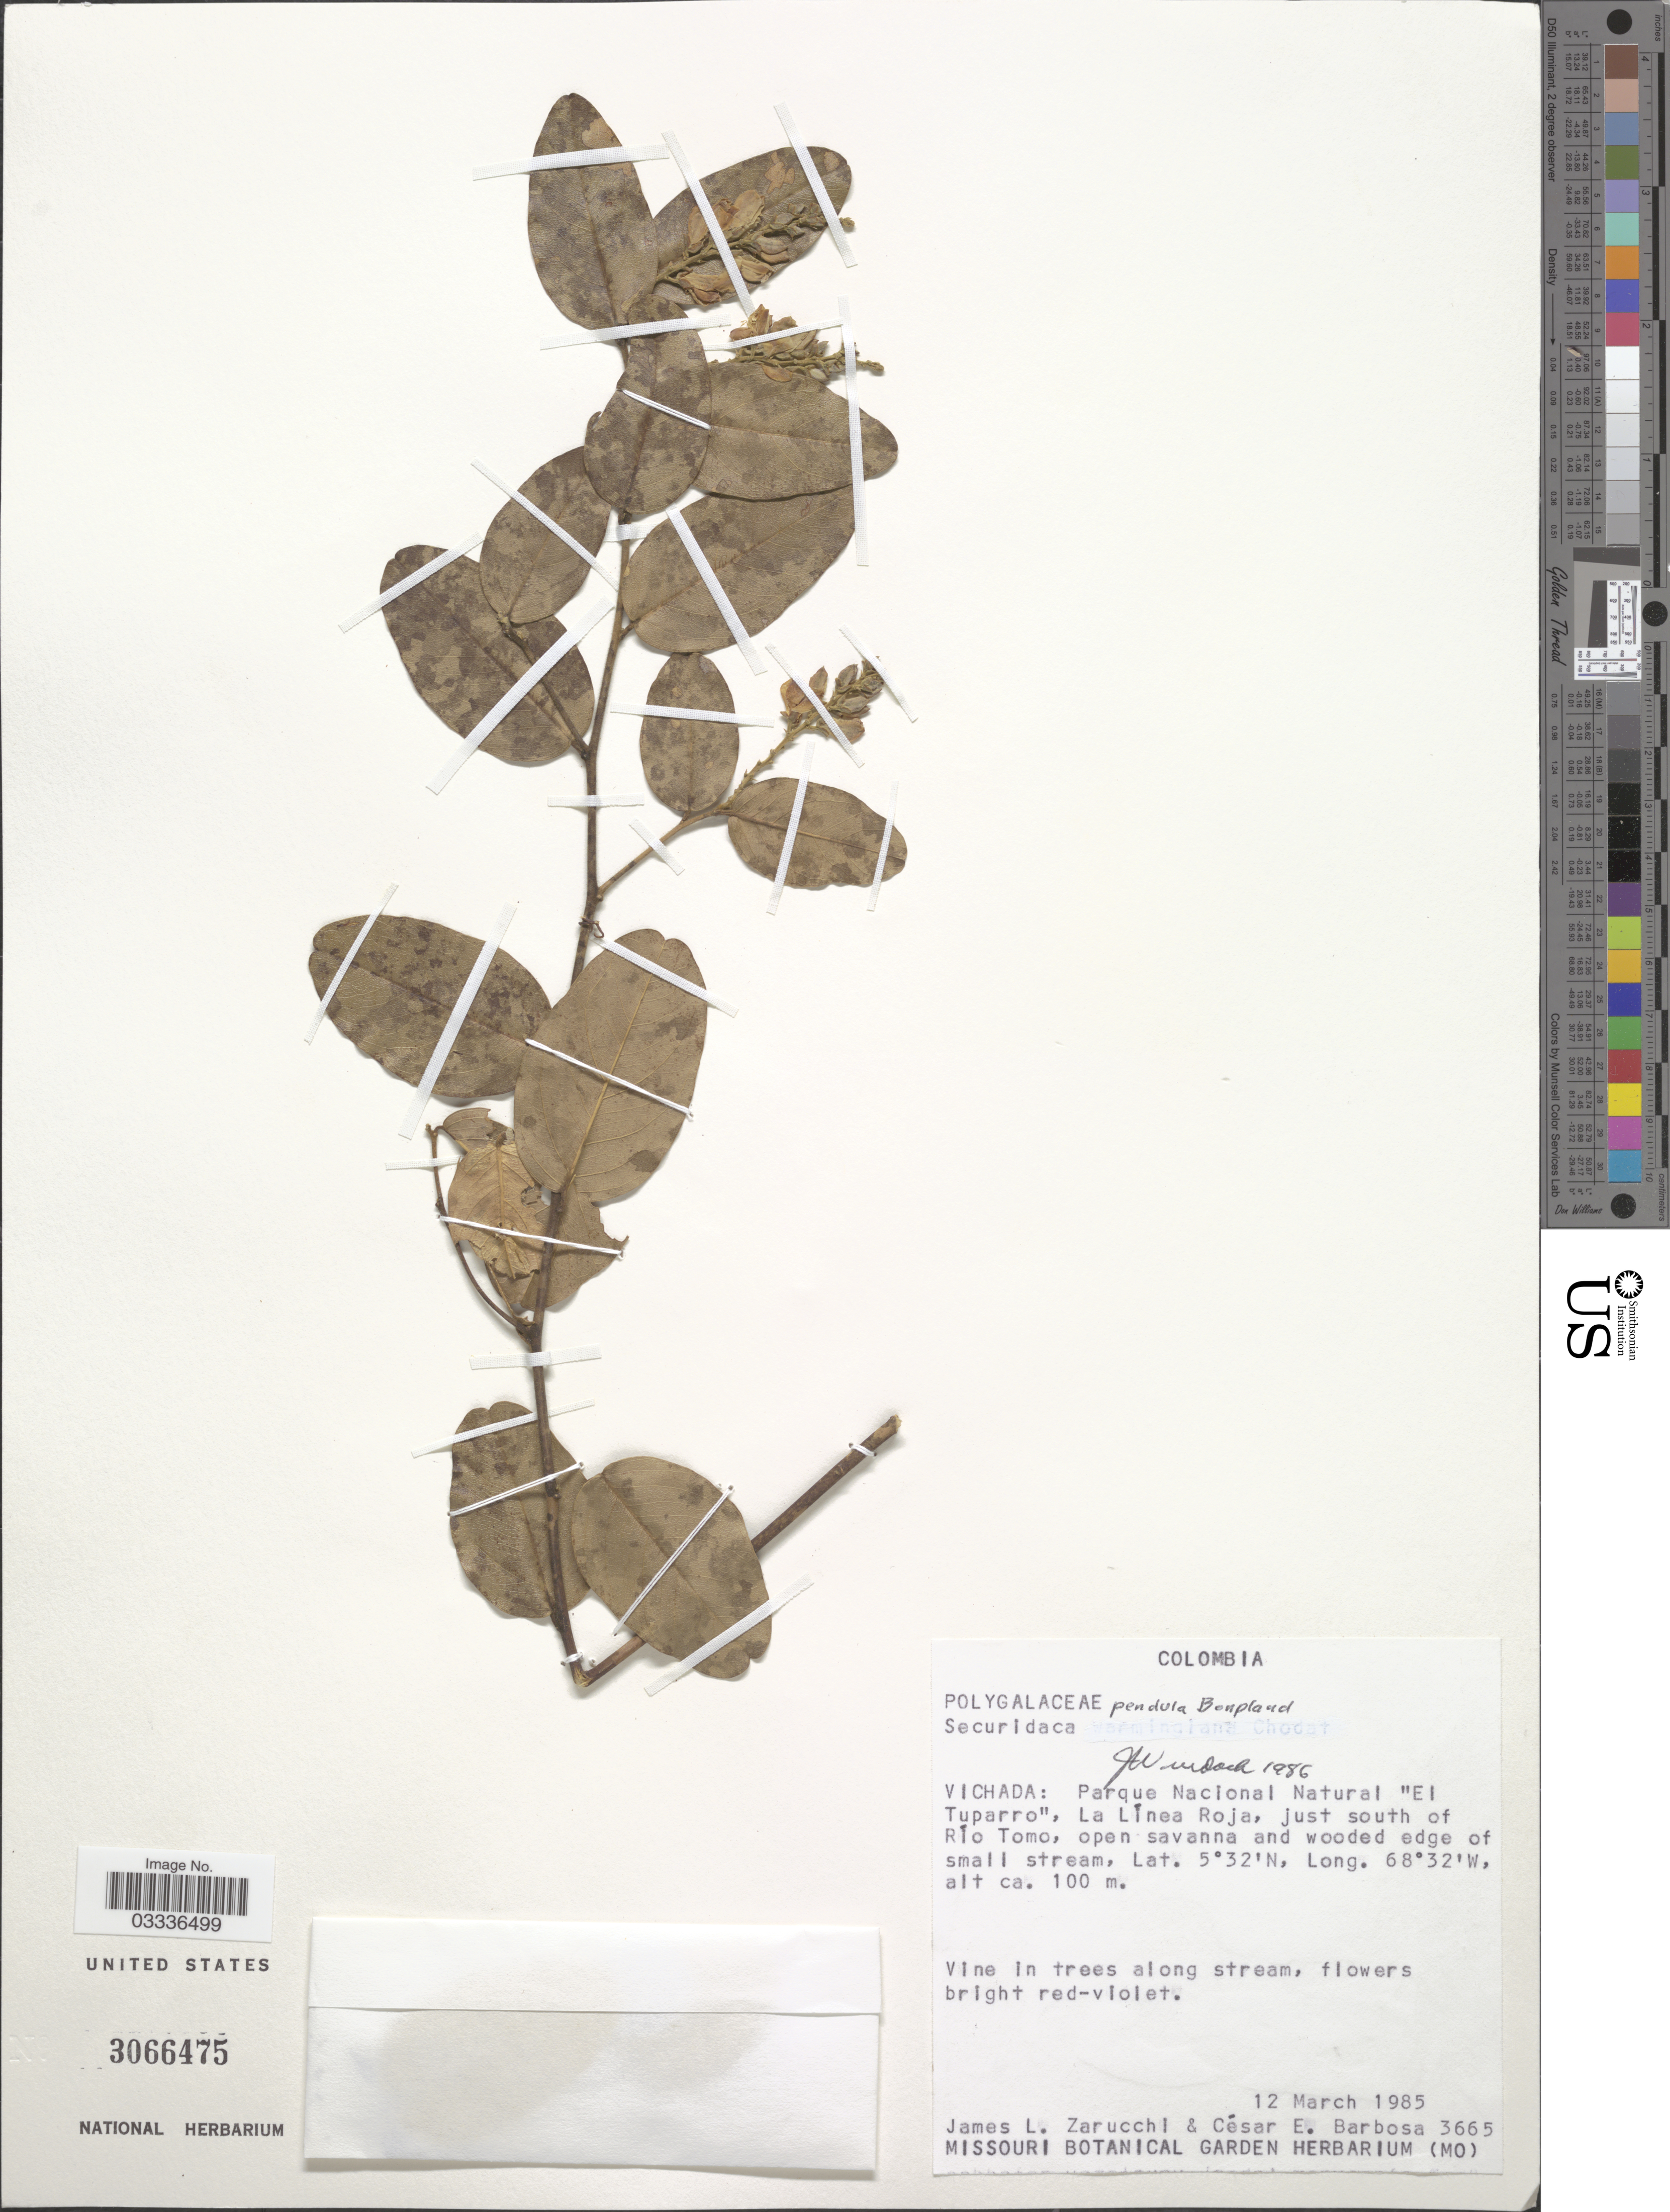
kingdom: Plantae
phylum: Tracheophyta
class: Magnoliopsida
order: Fabales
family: Polygalaceae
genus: Securidaca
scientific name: Securidaca pendula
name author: Bonpl.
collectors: J. L. Zarucchi & C. E. Barbosa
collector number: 3665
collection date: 1985-03-12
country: Colombia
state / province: Vichada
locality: Parque Nacional Natural "El Tuparro", La Línea Roja, just south of Río Tomo.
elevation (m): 100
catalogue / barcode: US 3066475